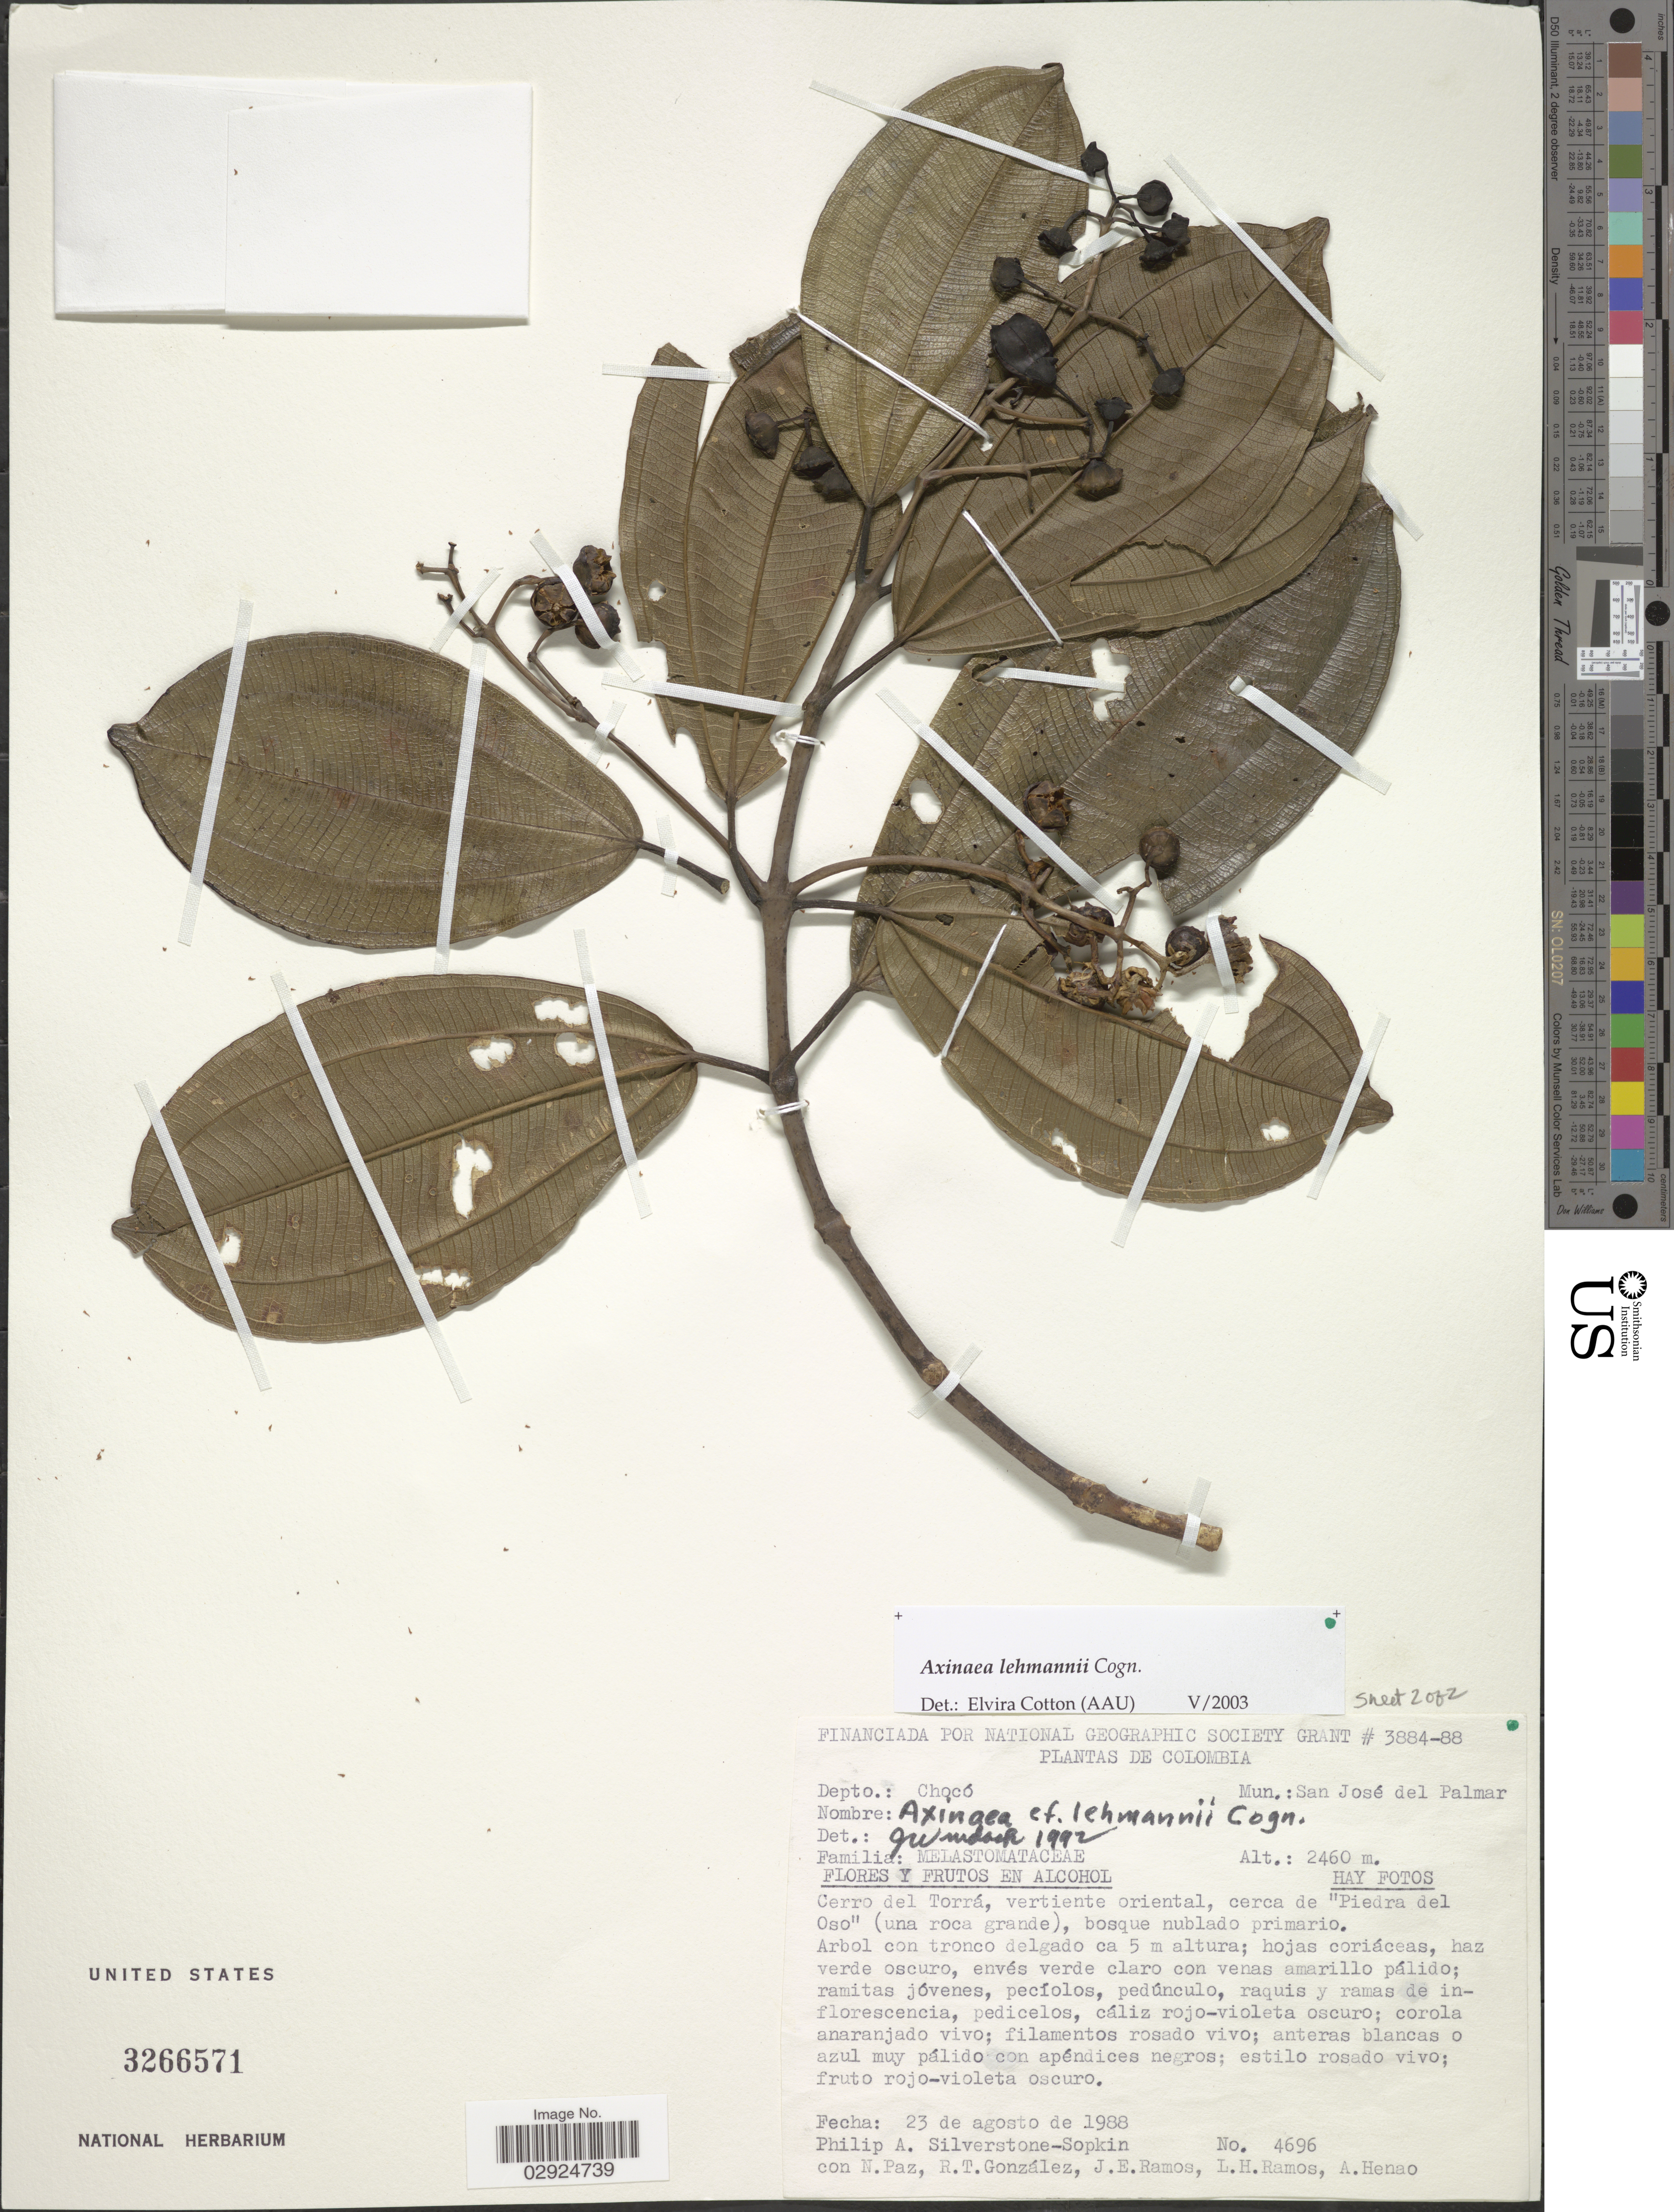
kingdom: Plantae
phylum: Tracheophyta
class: Magnoliopsida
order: Myrtales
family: Melastomataceae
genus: Axinaea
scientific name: Axinaea lehmannii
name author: Cogn.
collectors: P. A. Silverstone-Sopkin, N. Paz, R. Gonzalez, J. E. Ramos & et al.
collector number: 4696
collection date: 1988-08-23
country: Colombia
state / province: Chocó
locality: Depto.: Chocó. Mun.: San José de Palmar. Cerro del Torrá, vertiente oriental, cerca de "Piedra del Oso" (una roca grande), bosque nublado primario.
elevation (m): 2460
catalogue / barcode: US 3266571